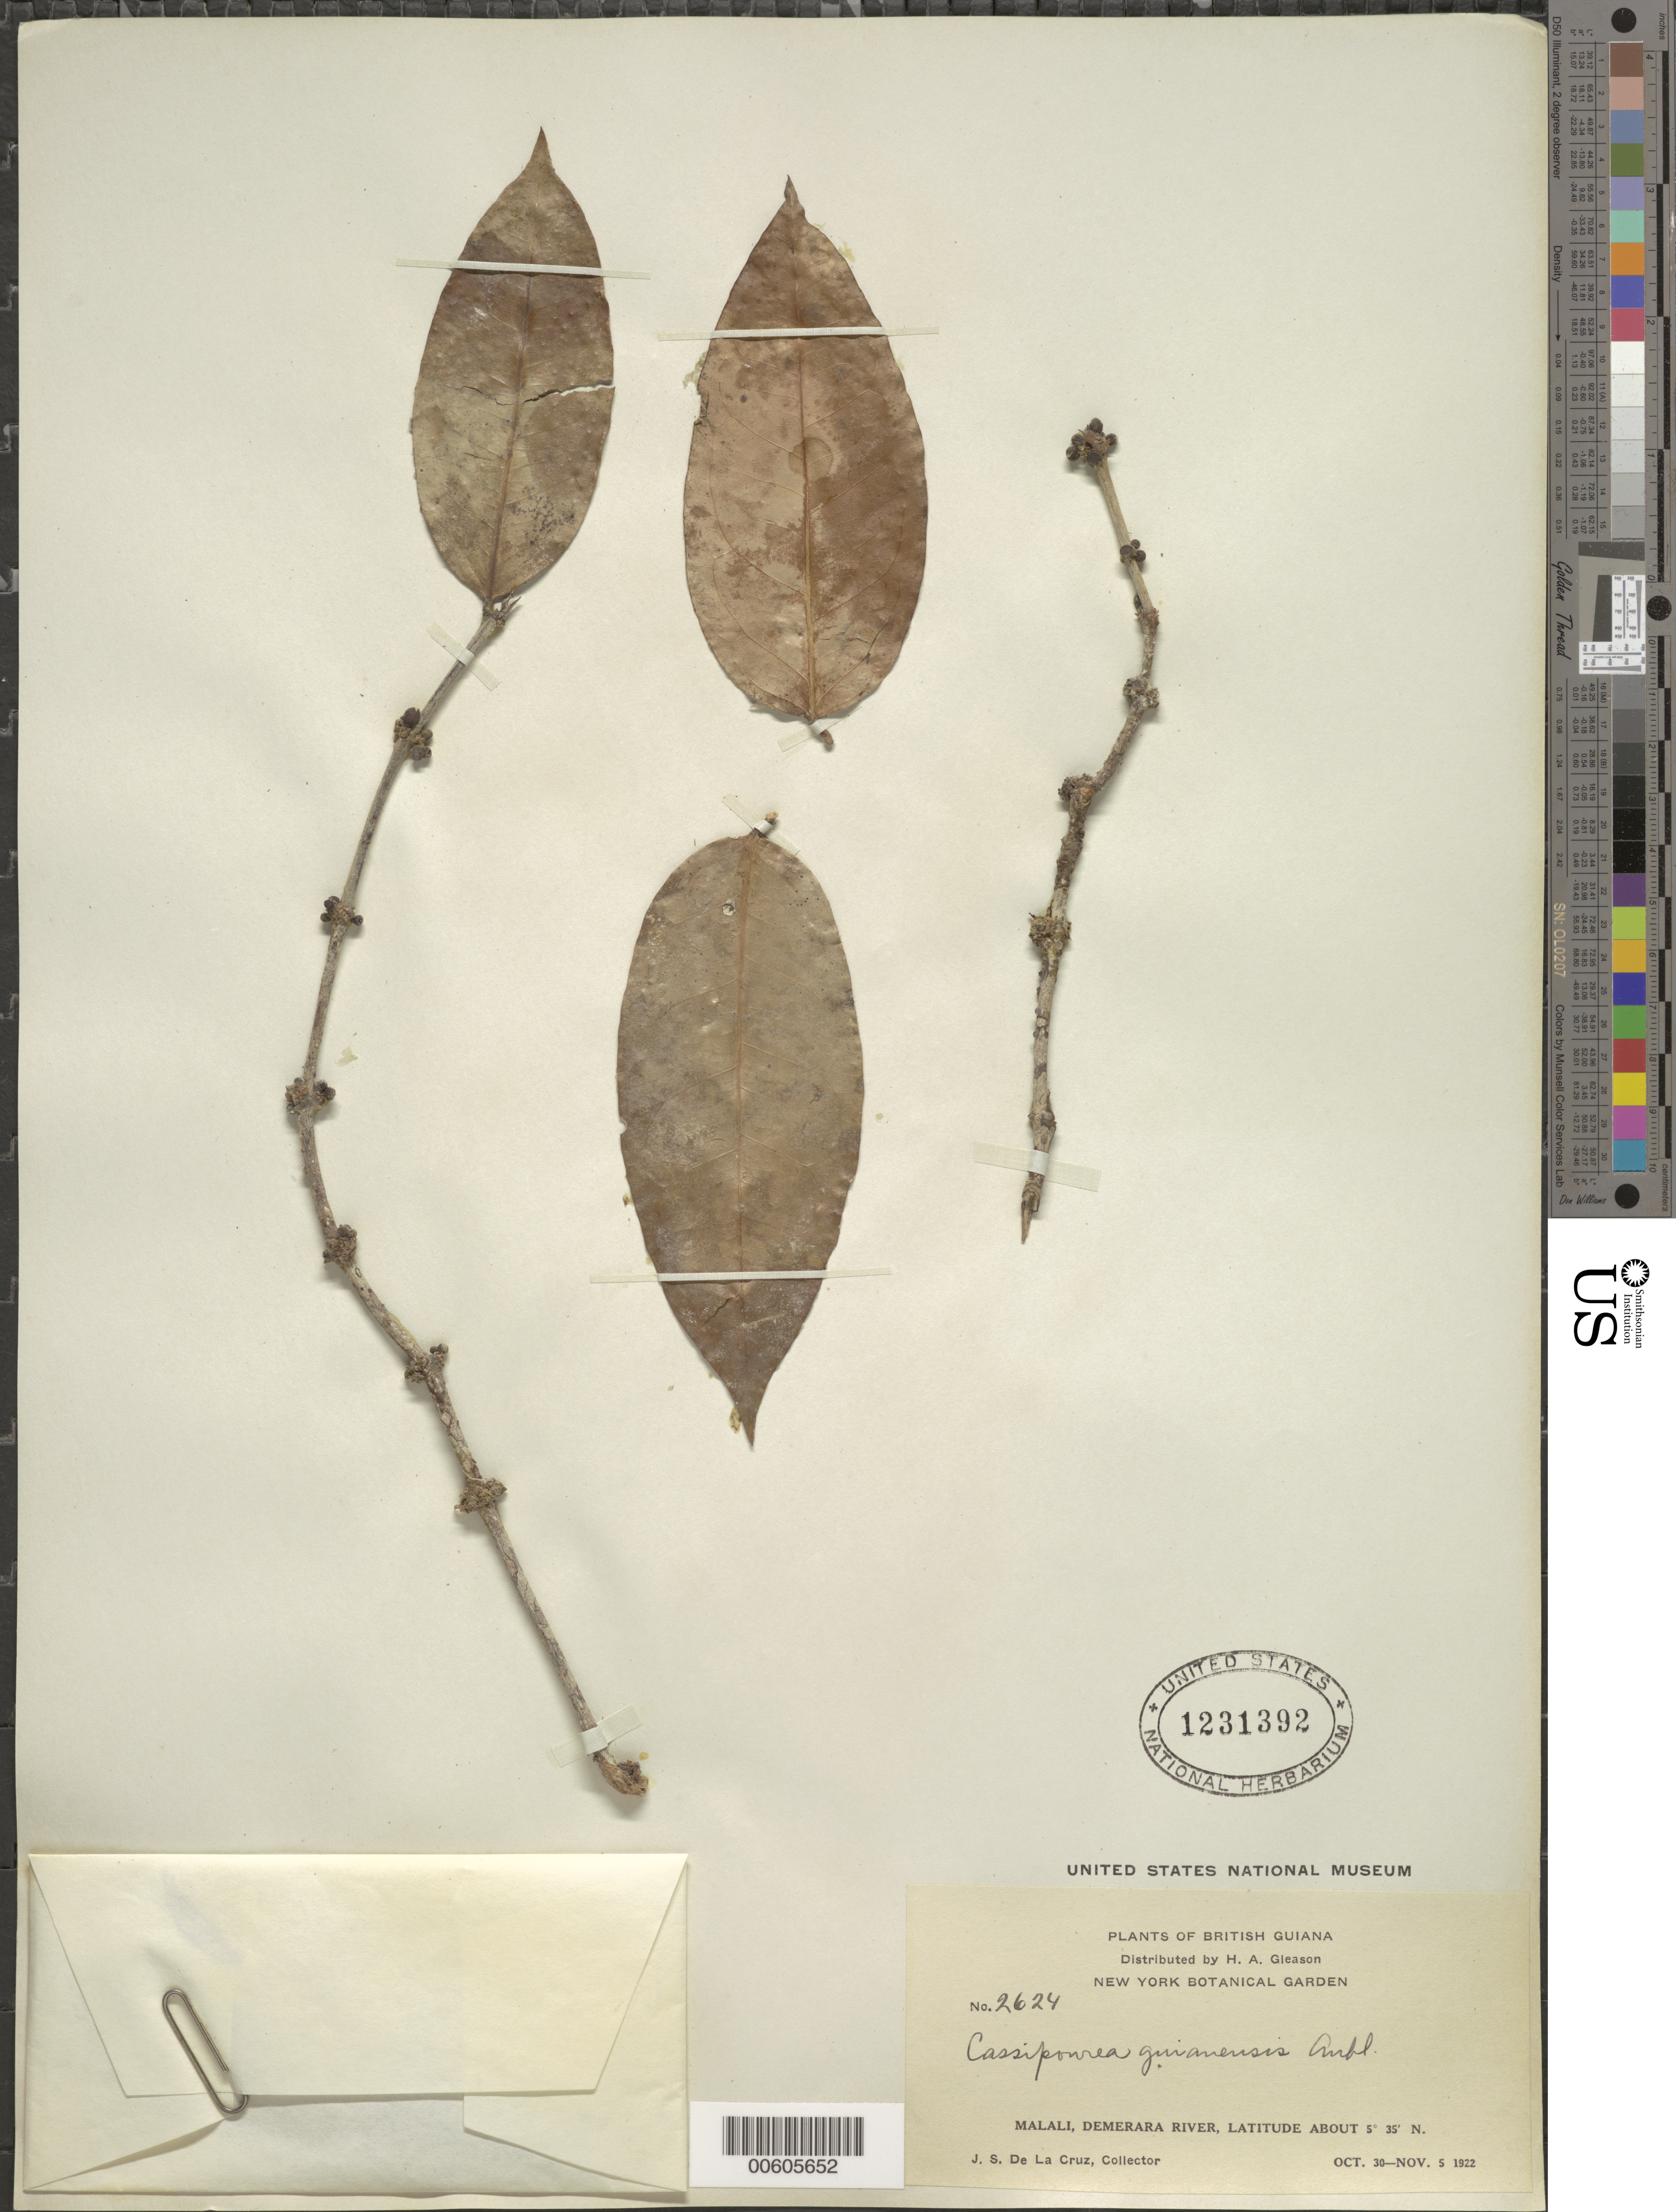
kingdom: Plantae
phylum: Tracheophyta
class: Magnoliopsida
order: Malpighiales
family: Rhizophoraceae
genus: Cassipourea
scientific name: Cassipourea guianensis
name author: Aubl.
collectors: J. S. de la Cruz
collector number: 2624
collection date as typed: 30-Oct-22 to 5-Nov-22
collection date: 1922-10-30/1922-11-05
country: Guyana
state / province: U. Demerara-Berbice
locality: Malali, Demerara R.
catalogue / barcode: US 1231392